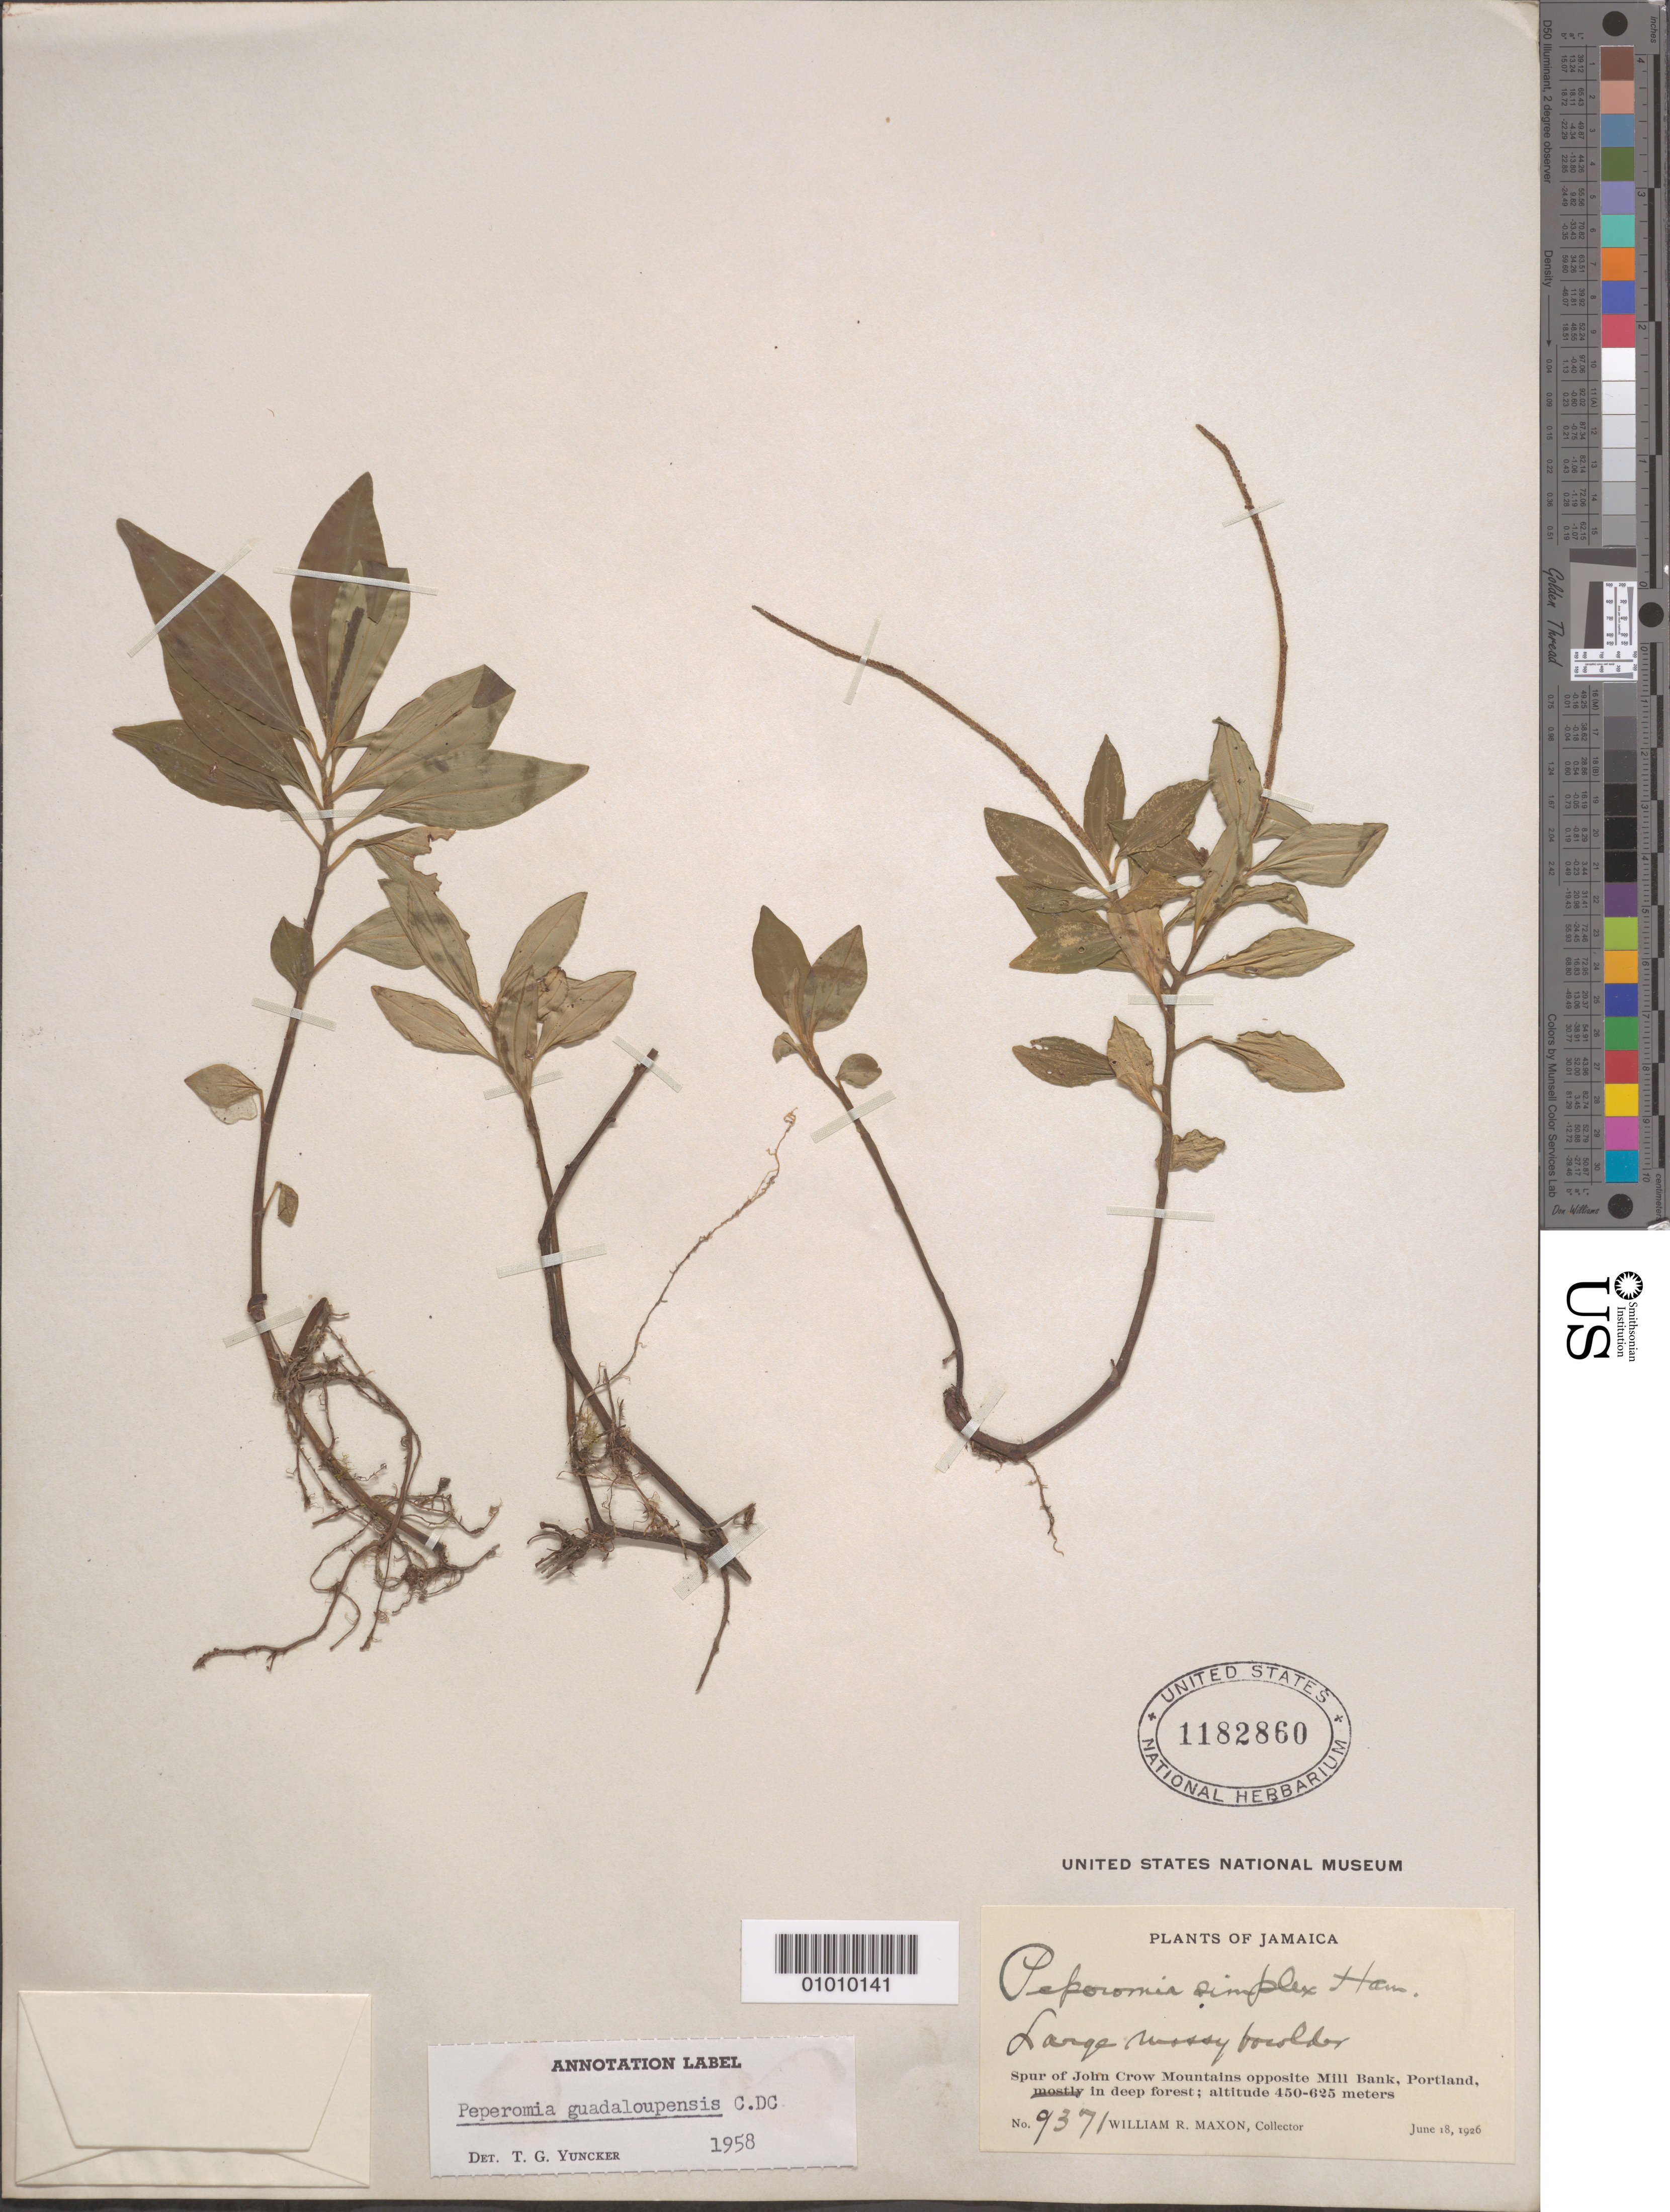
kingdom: Plantae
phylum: Tracheophyta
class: Magnoliopsida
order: Piperales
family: Piperaceae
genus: Peperomia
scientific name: Peperomia guadaloupensis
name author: C. DC.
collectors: W. R. Maxon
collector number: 9371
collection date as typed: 18 Jun 1926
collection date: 1926-06-18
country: Jamaica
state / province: Portland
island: Jamaica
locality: Large mossy boulder. Spur of John Crow Mts. opposite Mill Bank in deep forest. Portland.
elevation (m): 450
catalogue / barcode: US 1182860